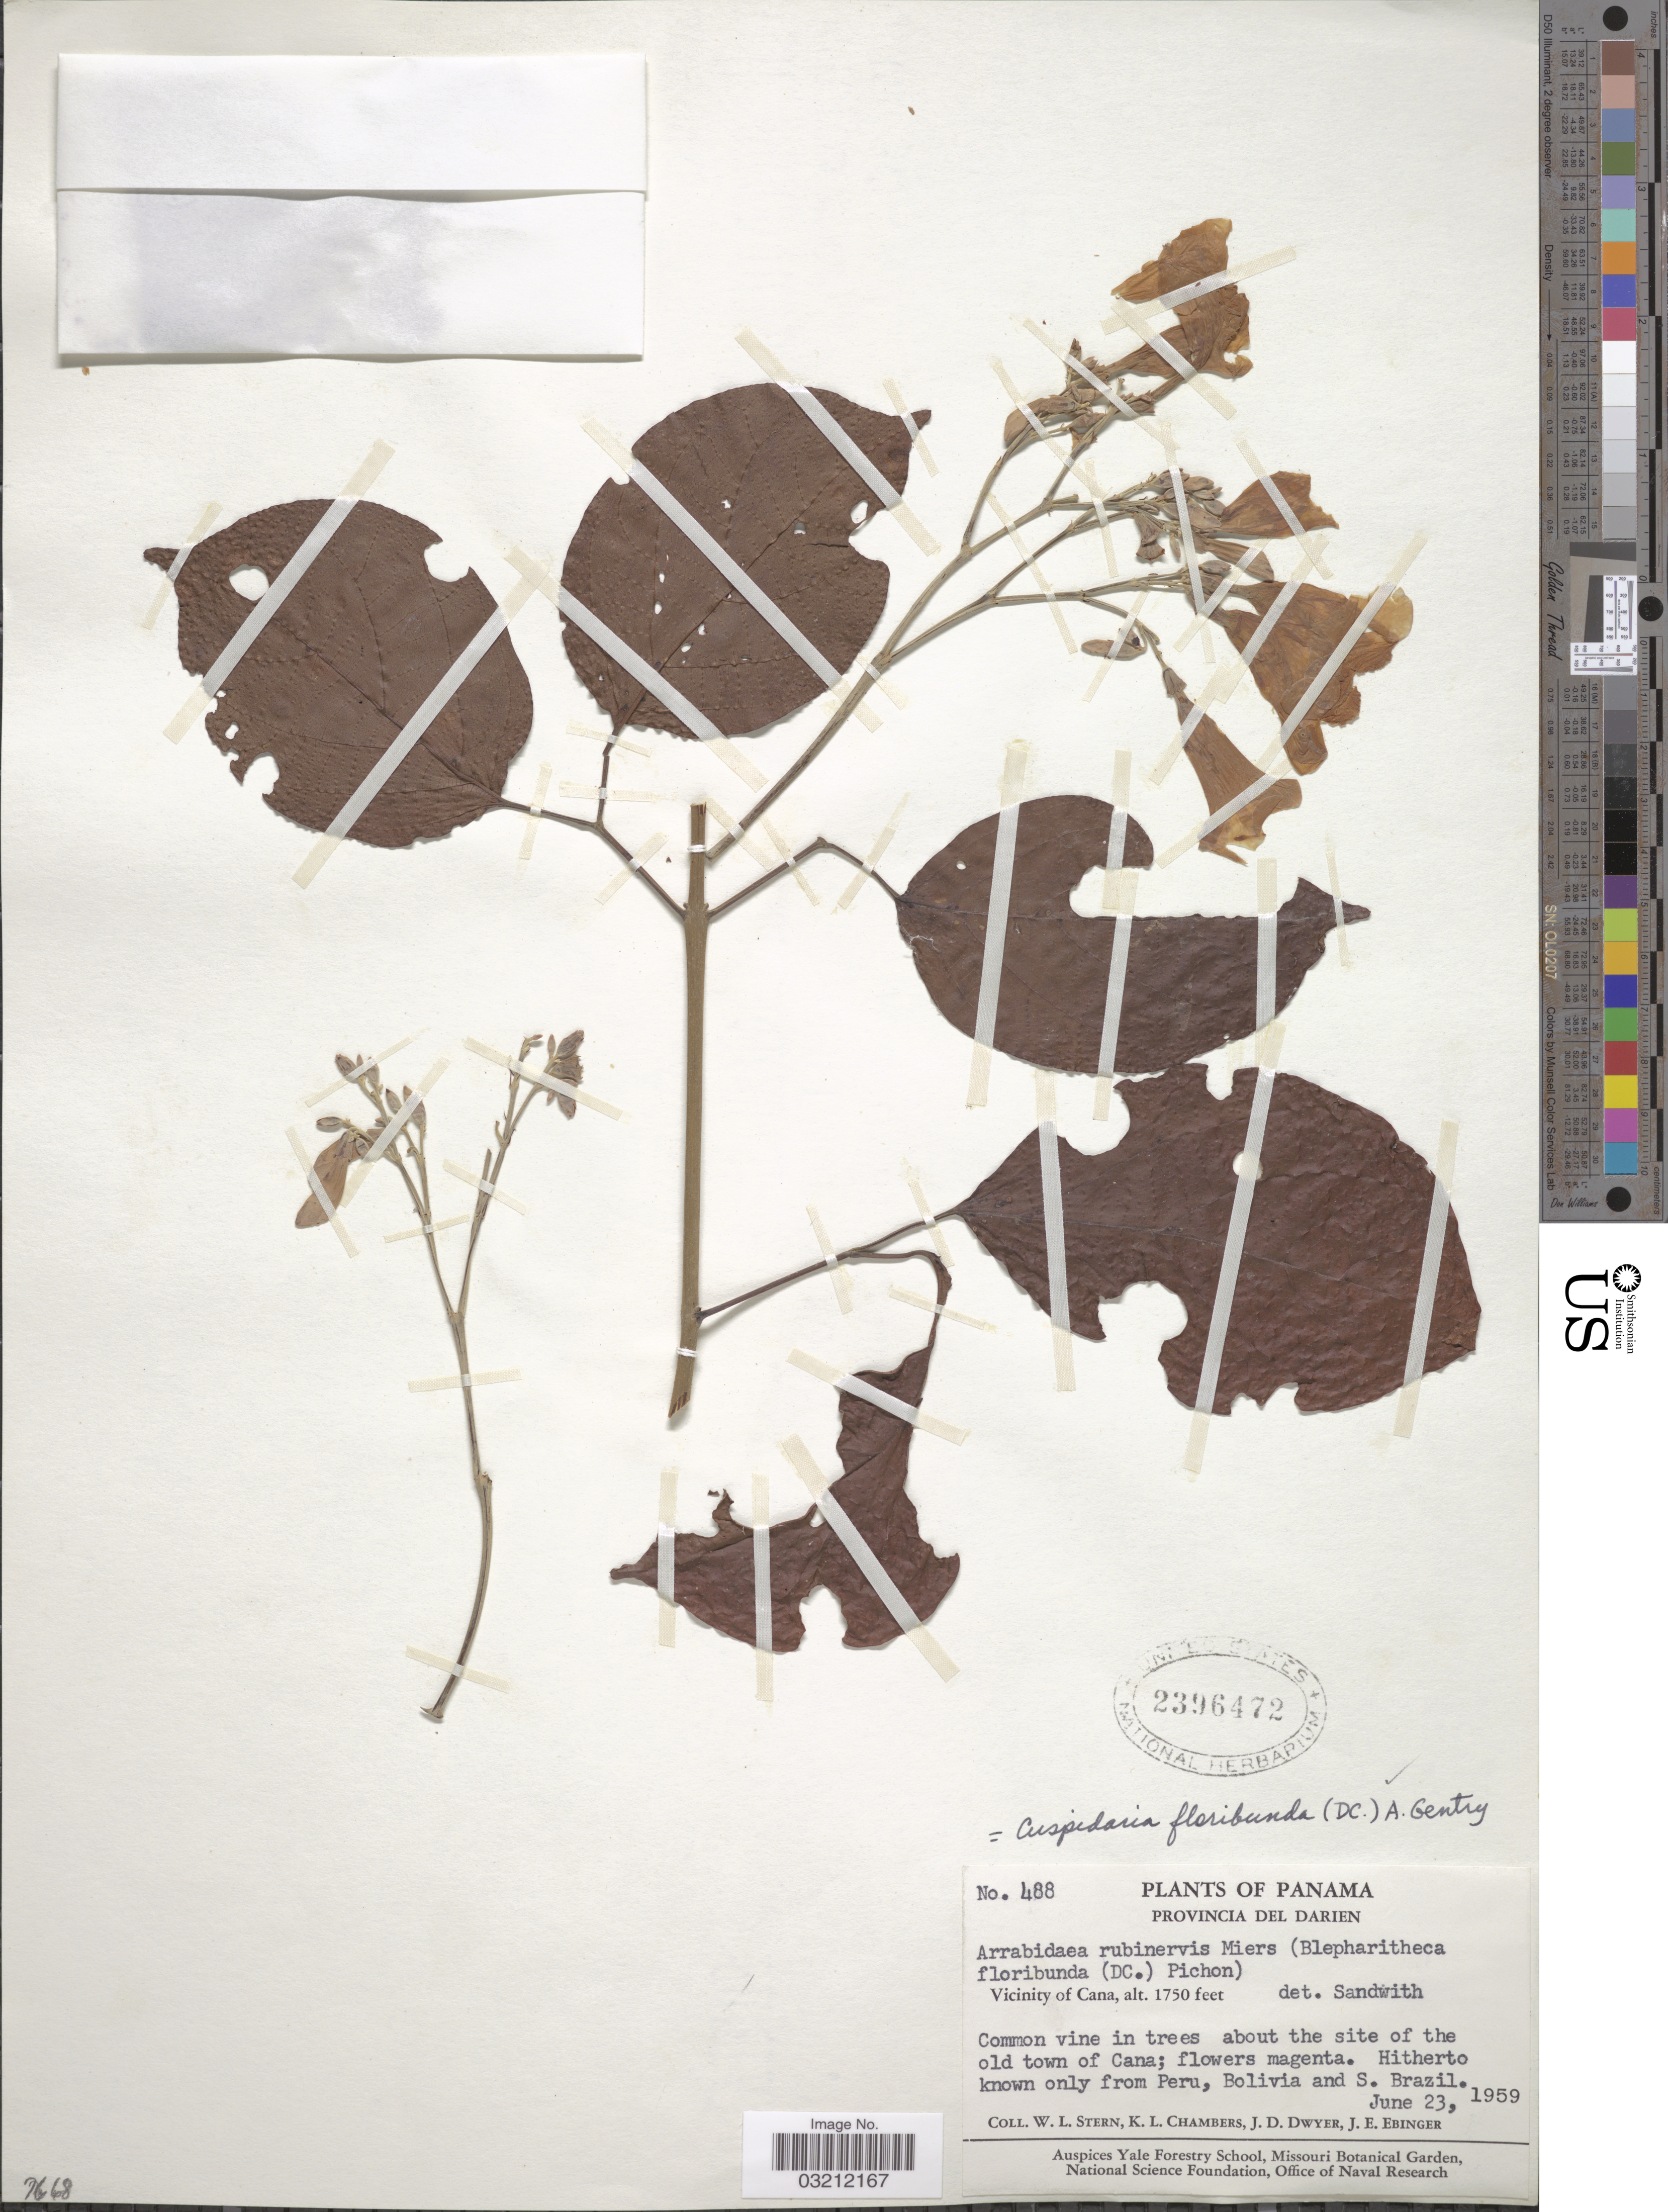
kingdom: Plantae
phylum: Tracheophyta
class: Magnoliopsida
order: Lamiales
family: Bignoniaceae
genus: Cuspidaria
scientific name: Cuspidaria floribunda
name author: (A. DC.) A.H. Gentry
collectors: W. L. Stern, K. Chambers, J. D. Dwyer & J. Ebinger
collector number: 488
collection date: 1959-06-23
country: Panama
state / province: Darién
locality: Vicinity of Cana.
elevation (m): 533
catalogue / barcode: US 2396472